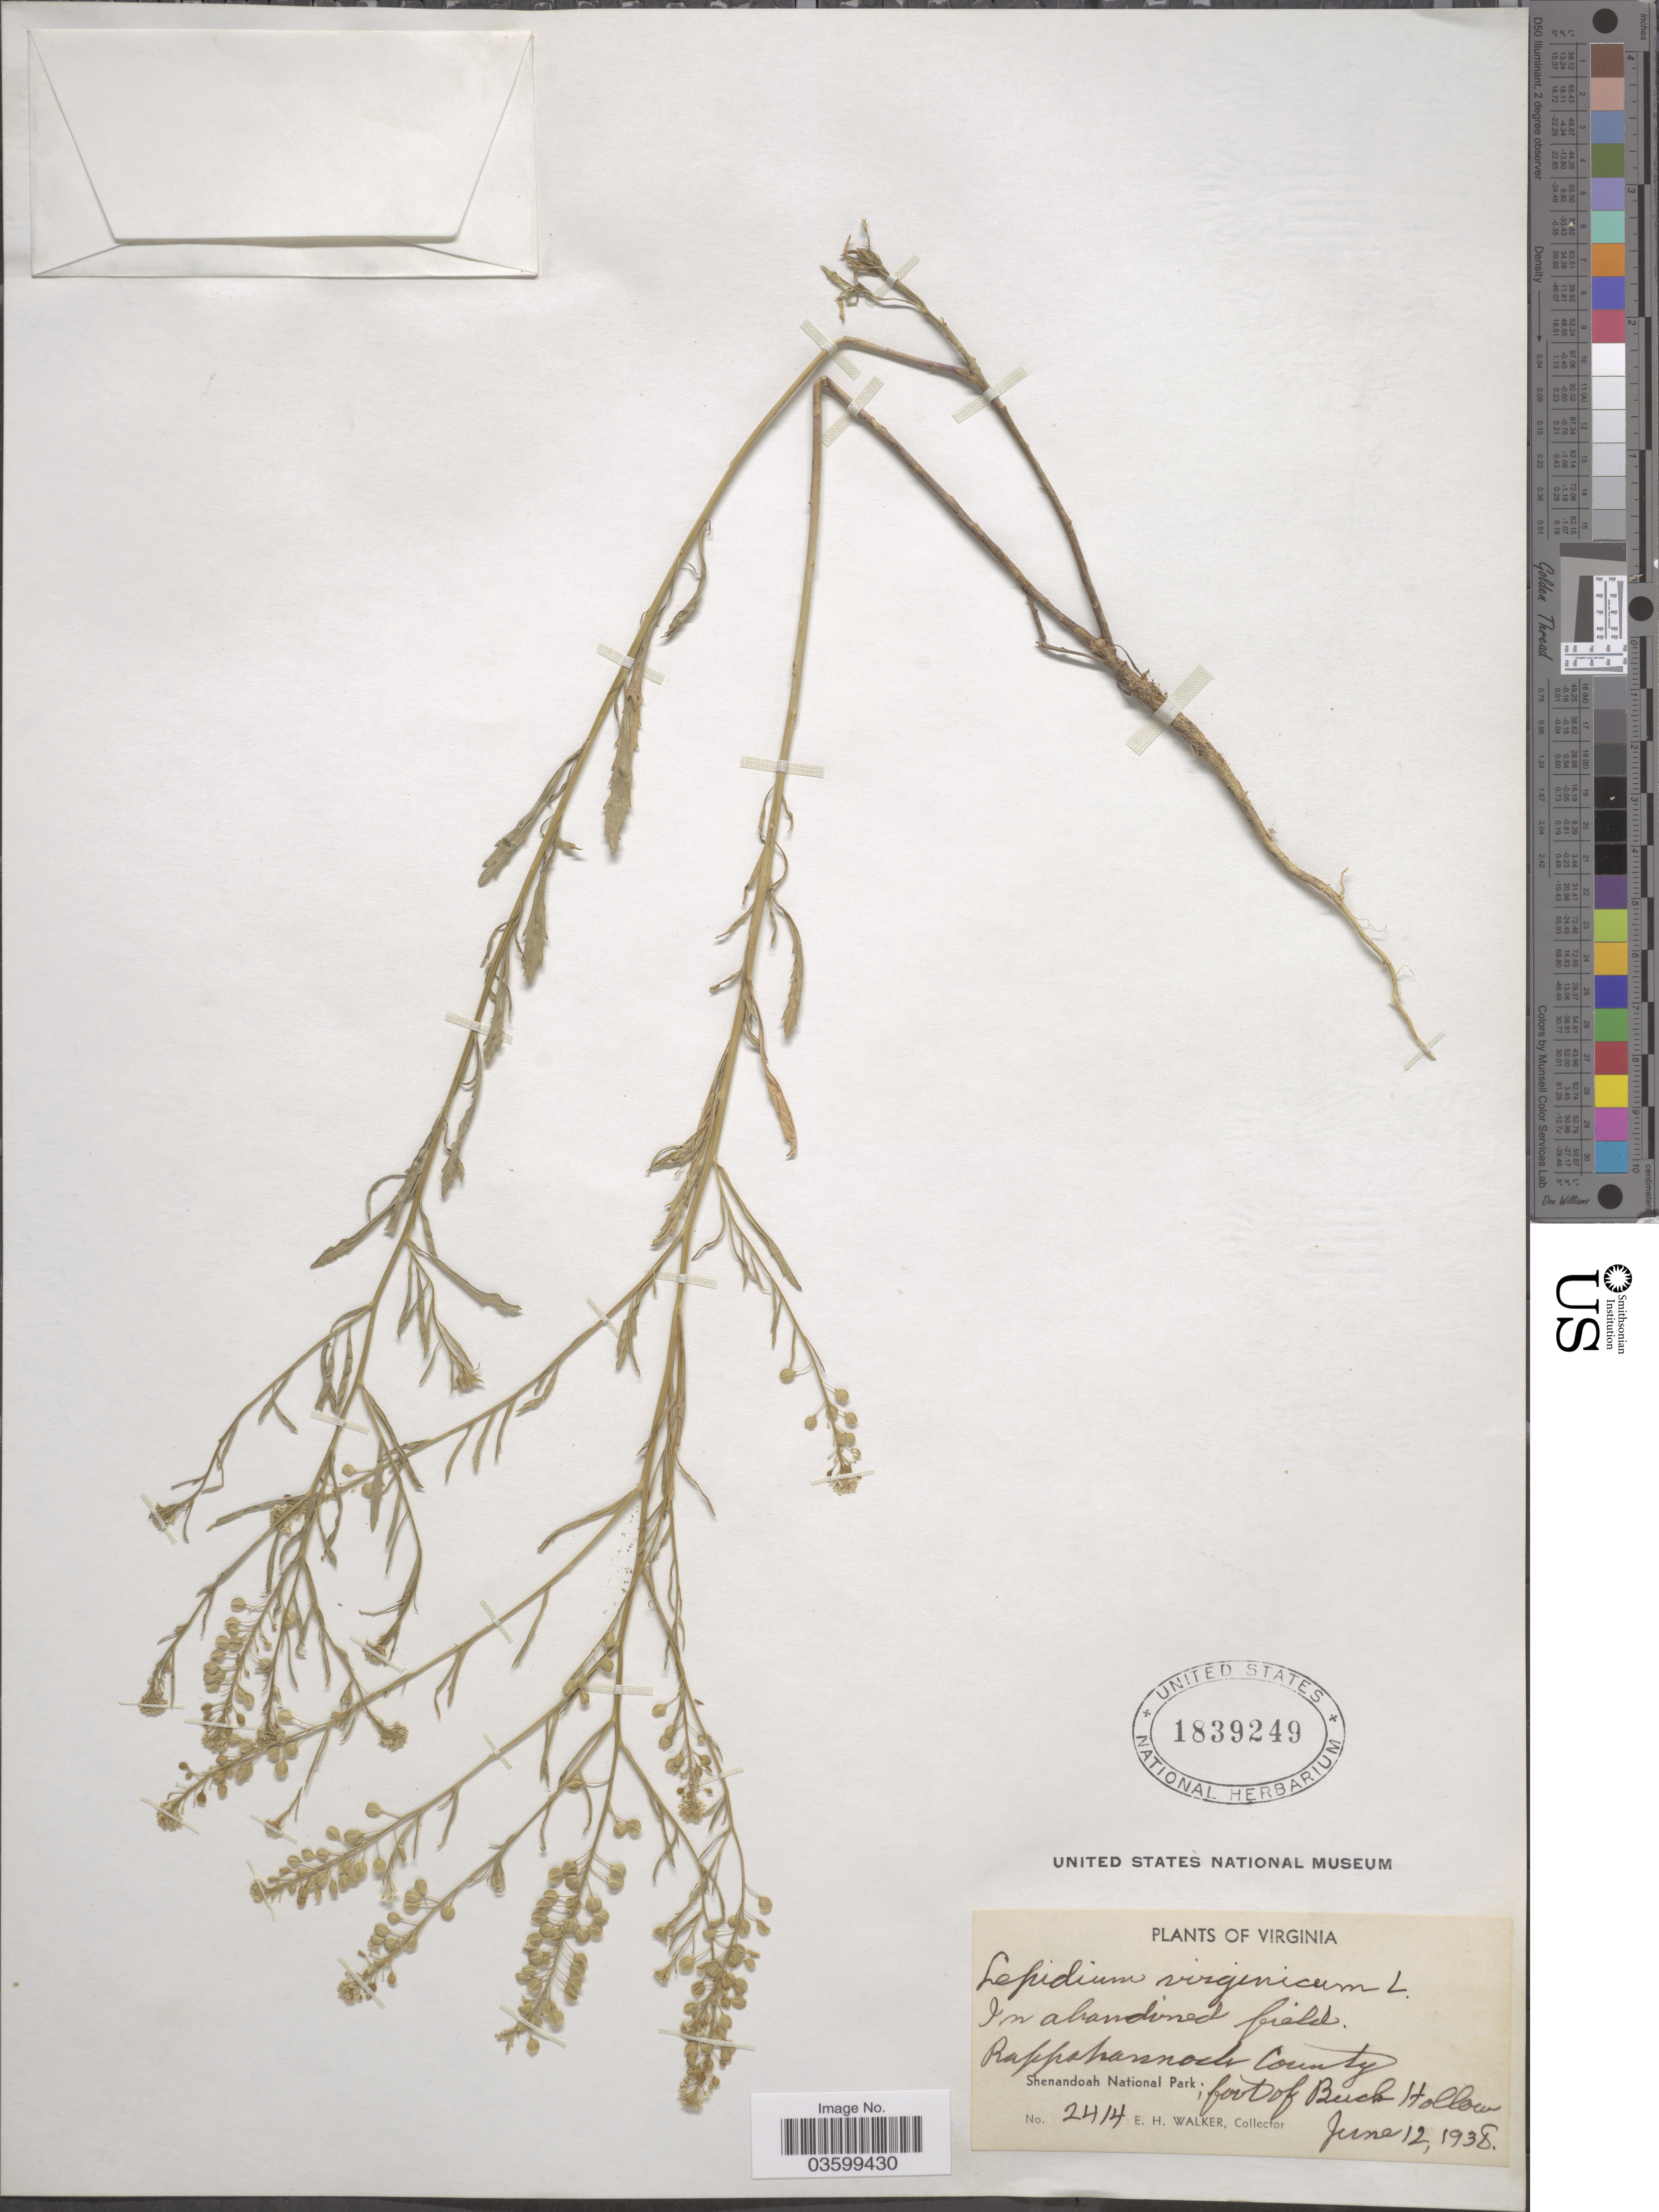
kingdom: Plantae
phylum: Tracheophyta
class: Magnoliopsida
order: Brassicales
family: Brassicaceae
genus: Lepidium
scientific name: Lepidium virginicum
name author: L.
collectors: E. H. Walker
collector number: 2414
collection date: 1938-06-12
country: United States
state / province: Virginia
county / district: Rappahannock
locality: Shenandoah National Park; foot of Buck Hollow.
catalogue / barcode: US 1839249